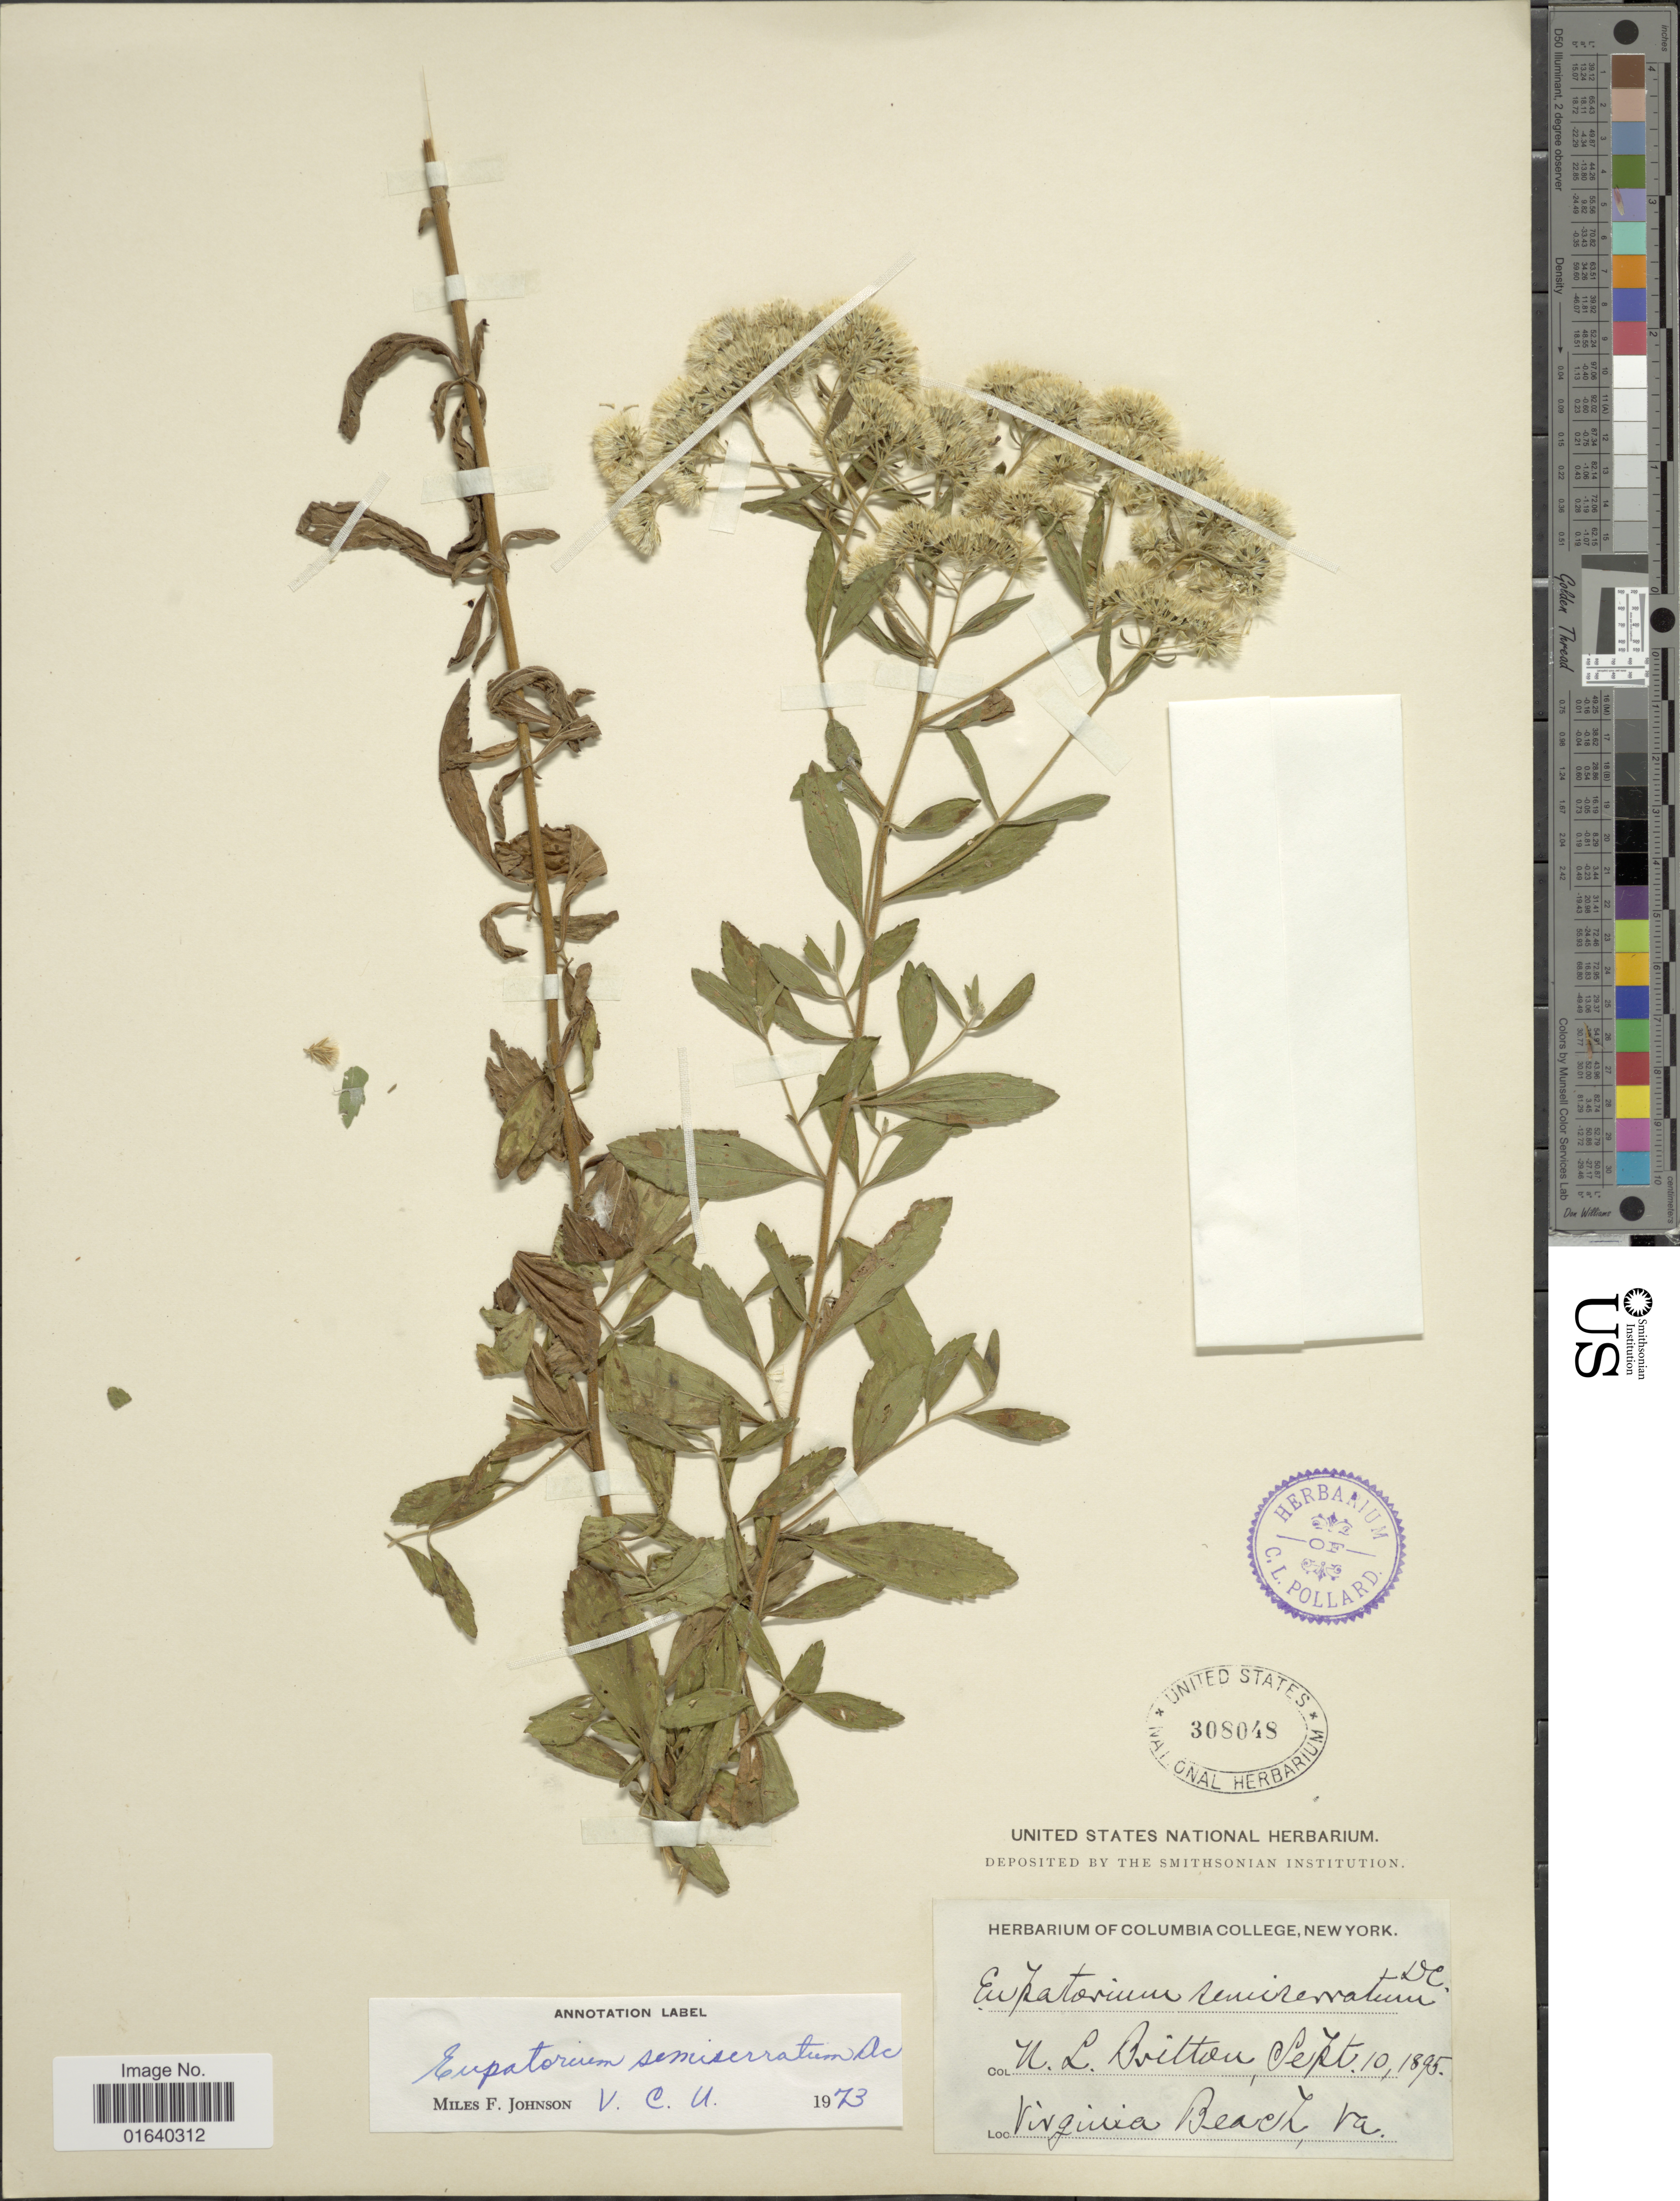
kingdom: Plantae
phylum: Tracheophyta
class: Magnoliopsida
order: Asterales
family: Asteraceae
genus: Eupatorium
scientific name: Eupatorium semiserratum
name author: DC.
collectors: N. Britton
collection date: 1895-09-10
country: United States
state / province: Virginia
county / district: City of Virginia Beach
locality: Virginia Beach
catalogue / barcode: US 308048